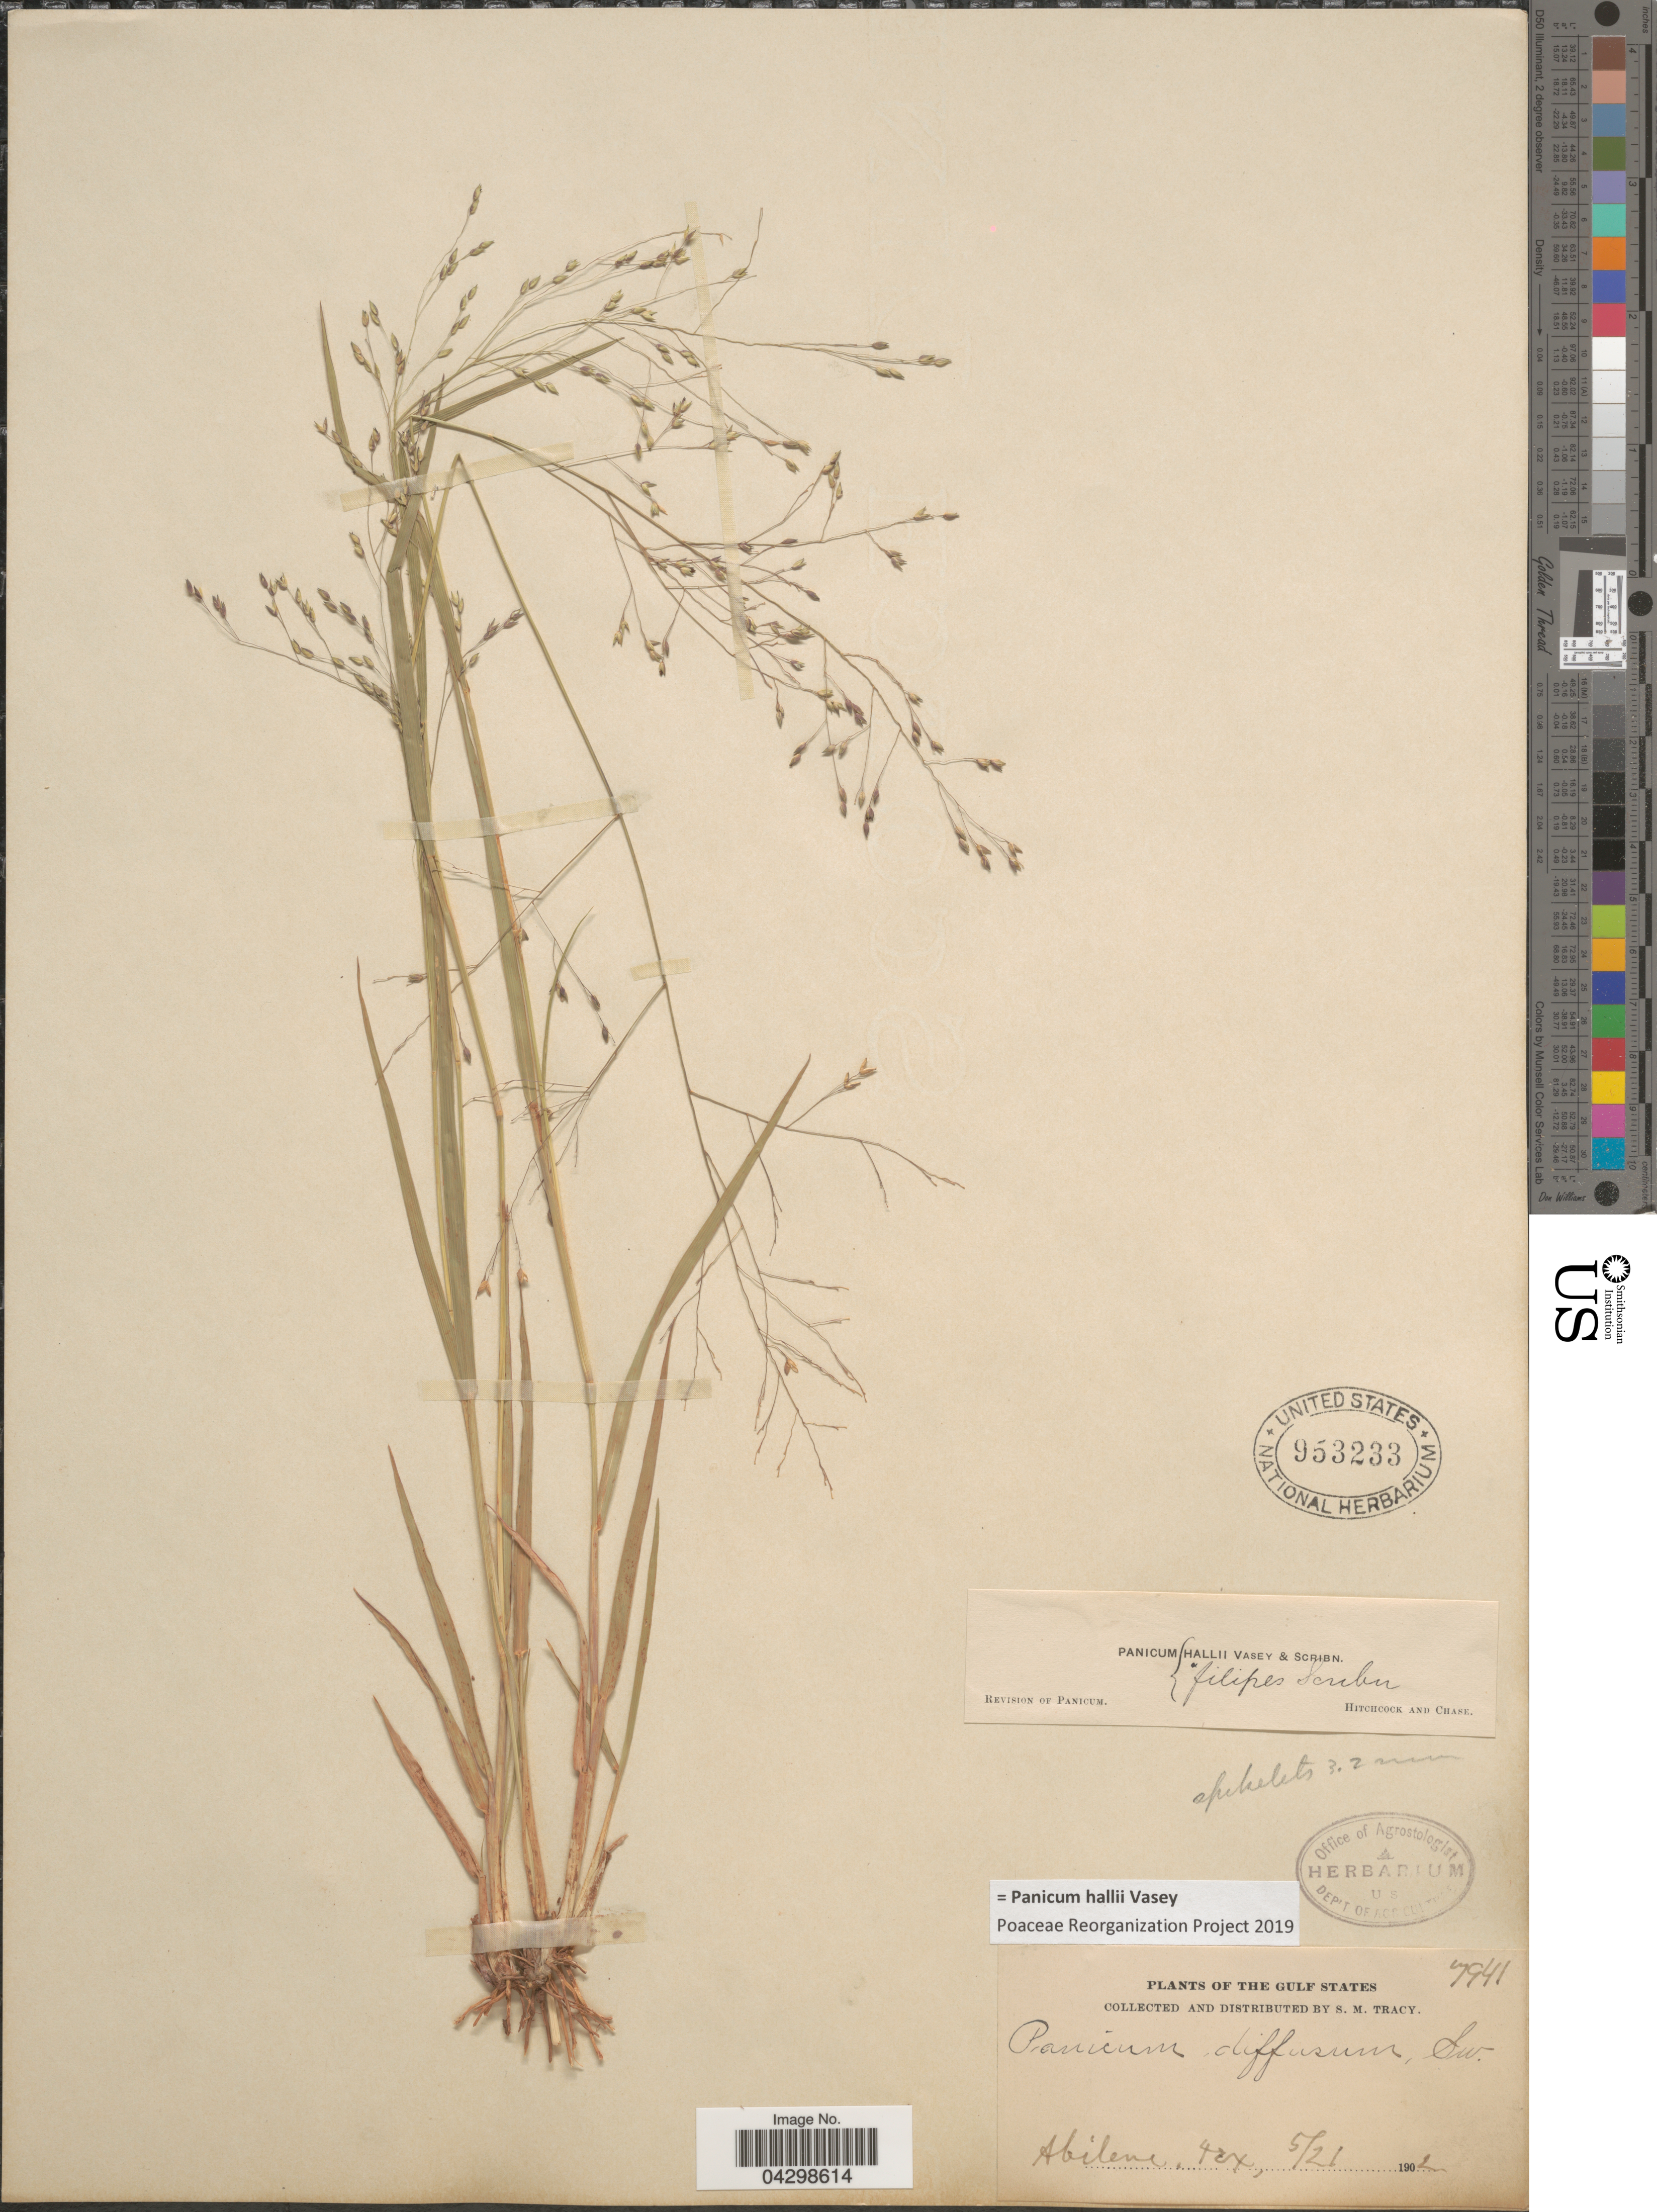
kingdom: Plantae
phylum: Tracheophyta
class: Liliopsida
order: Poales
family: Poaceae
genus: Panicum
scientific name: Panicum hallii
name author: Vasey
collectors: S. M. Tracy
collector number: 7941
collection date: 1902-05-21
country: United States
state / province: Texas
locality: The Gulf States. Abilene.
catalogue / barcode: US 953233